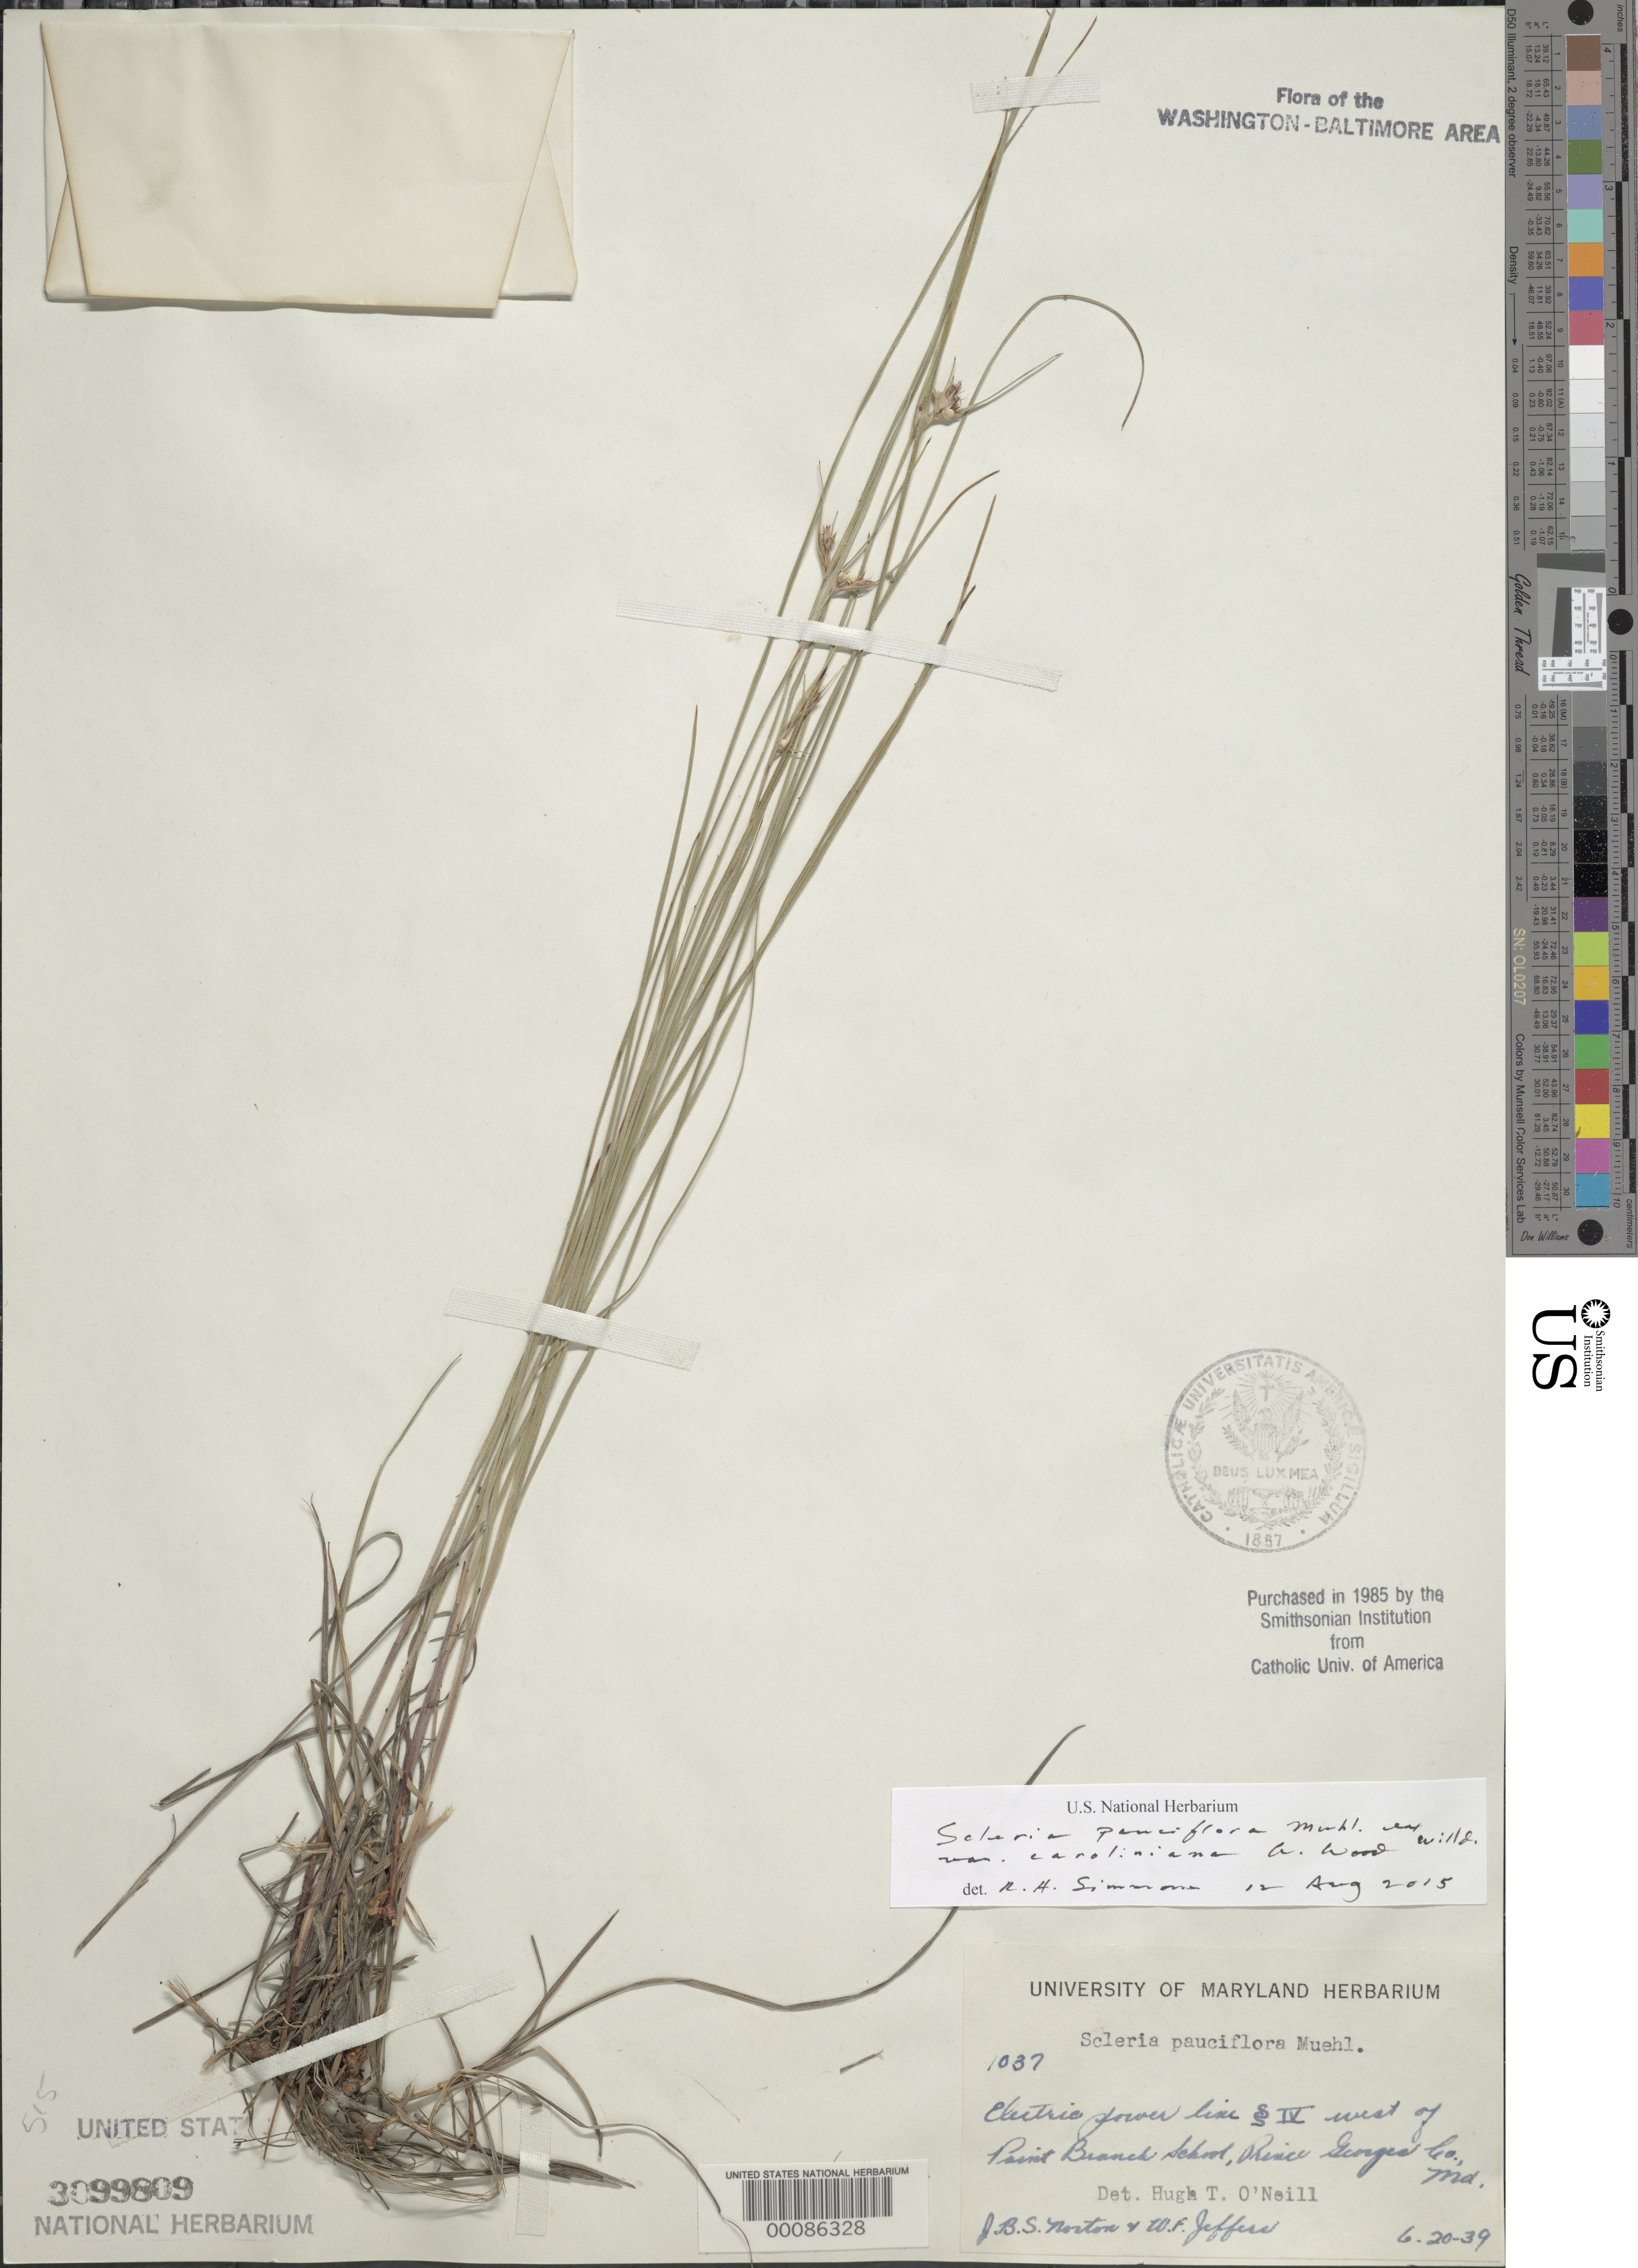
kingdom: Plantae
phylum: Tracheophyta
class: Liliopsida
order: Poales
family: Cyperaceae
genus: Scleria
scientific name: Scleria pauciflora var. caroliniana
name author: (Willd.) Alph. Wood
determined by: Simmons, R. H., (UNITED STATES)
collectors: J. B. S. Norton & W. Jeffers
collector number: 1037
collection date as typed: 20 Jun 1939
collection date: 1939-06-20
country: United States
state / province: Maryland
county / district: Prince George's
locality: West of Paint Branch School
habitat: Power line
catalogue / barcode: US 3099809